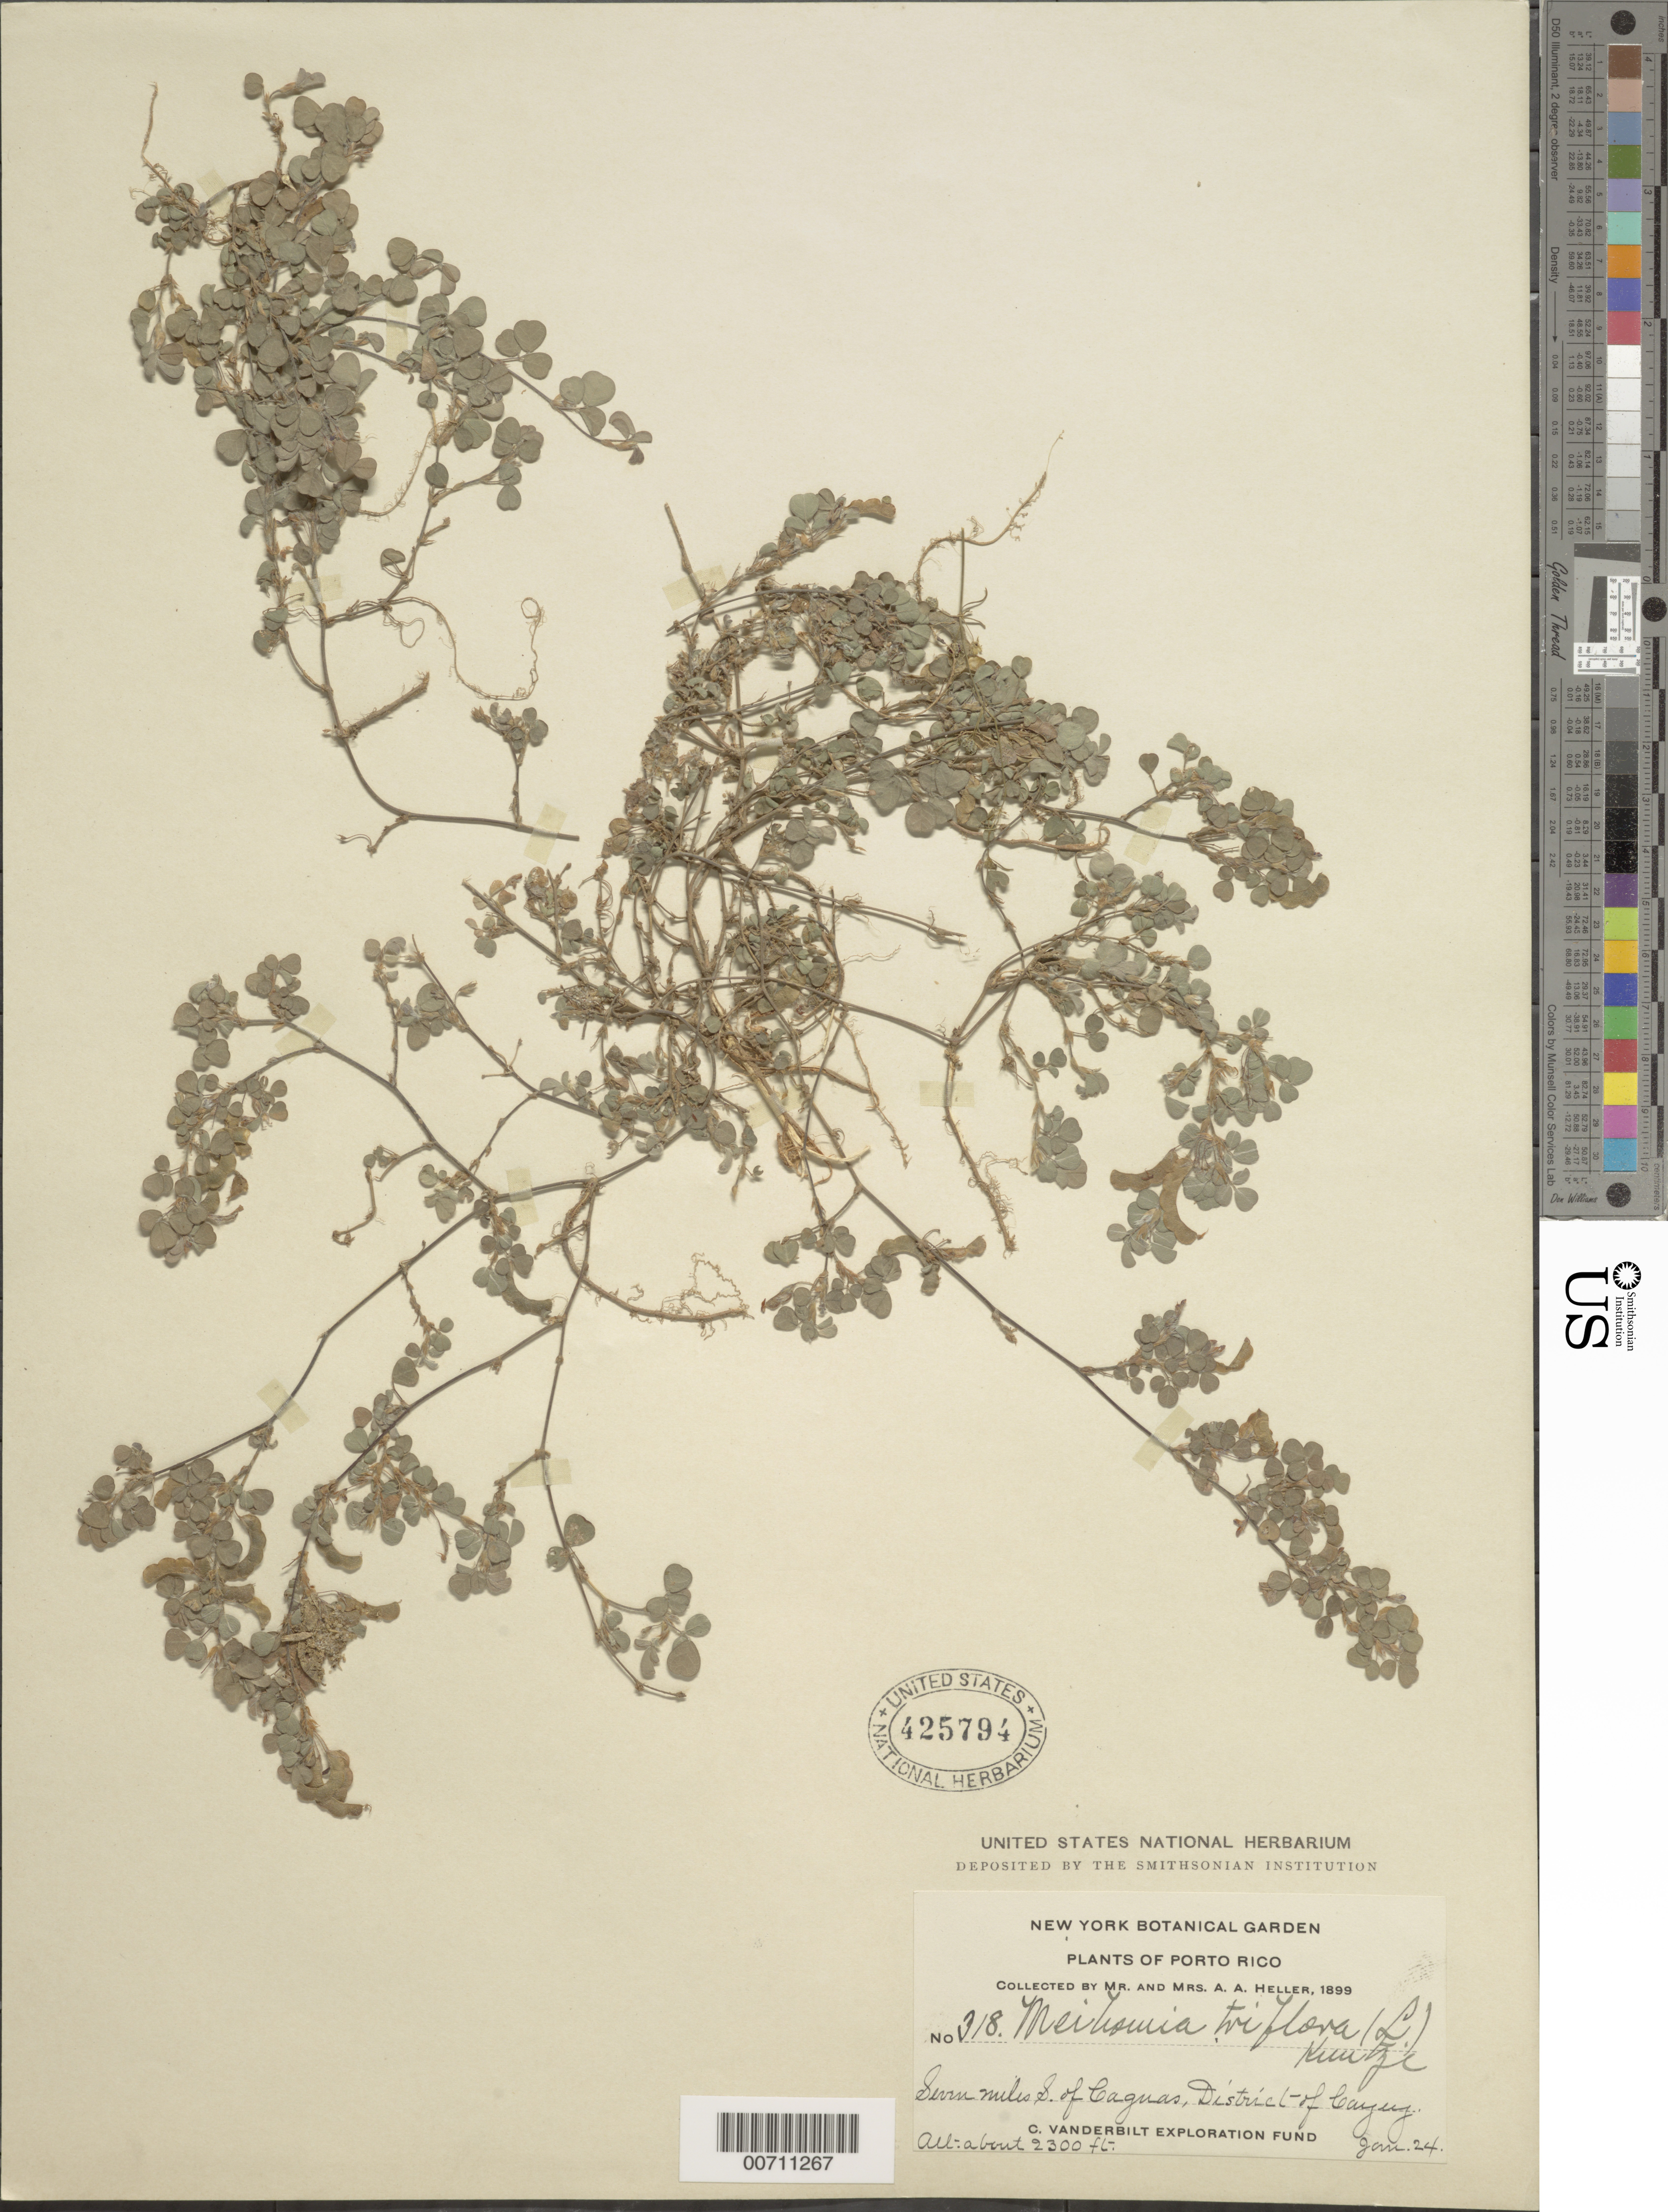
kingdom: Plantae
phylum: Tracheophyta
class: Magnoliopsida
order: Fabales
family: Fabaceae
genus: Grona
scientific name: Grona triflora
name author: (L.) H. Ohashi & K. Ohashi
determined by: Strong, Mark T., (BOT), Smithsonian Institution - National Museum of Natural History (UNITED STATES)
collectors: A. A. Heller & -- Heller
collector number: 318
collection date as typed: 24 Jan 1899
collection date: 1899-01-24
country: Puerto Rico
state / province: Cayey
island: Greater Antilles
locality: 7 mi S of Caguas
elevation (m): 701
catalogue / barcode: US 425794